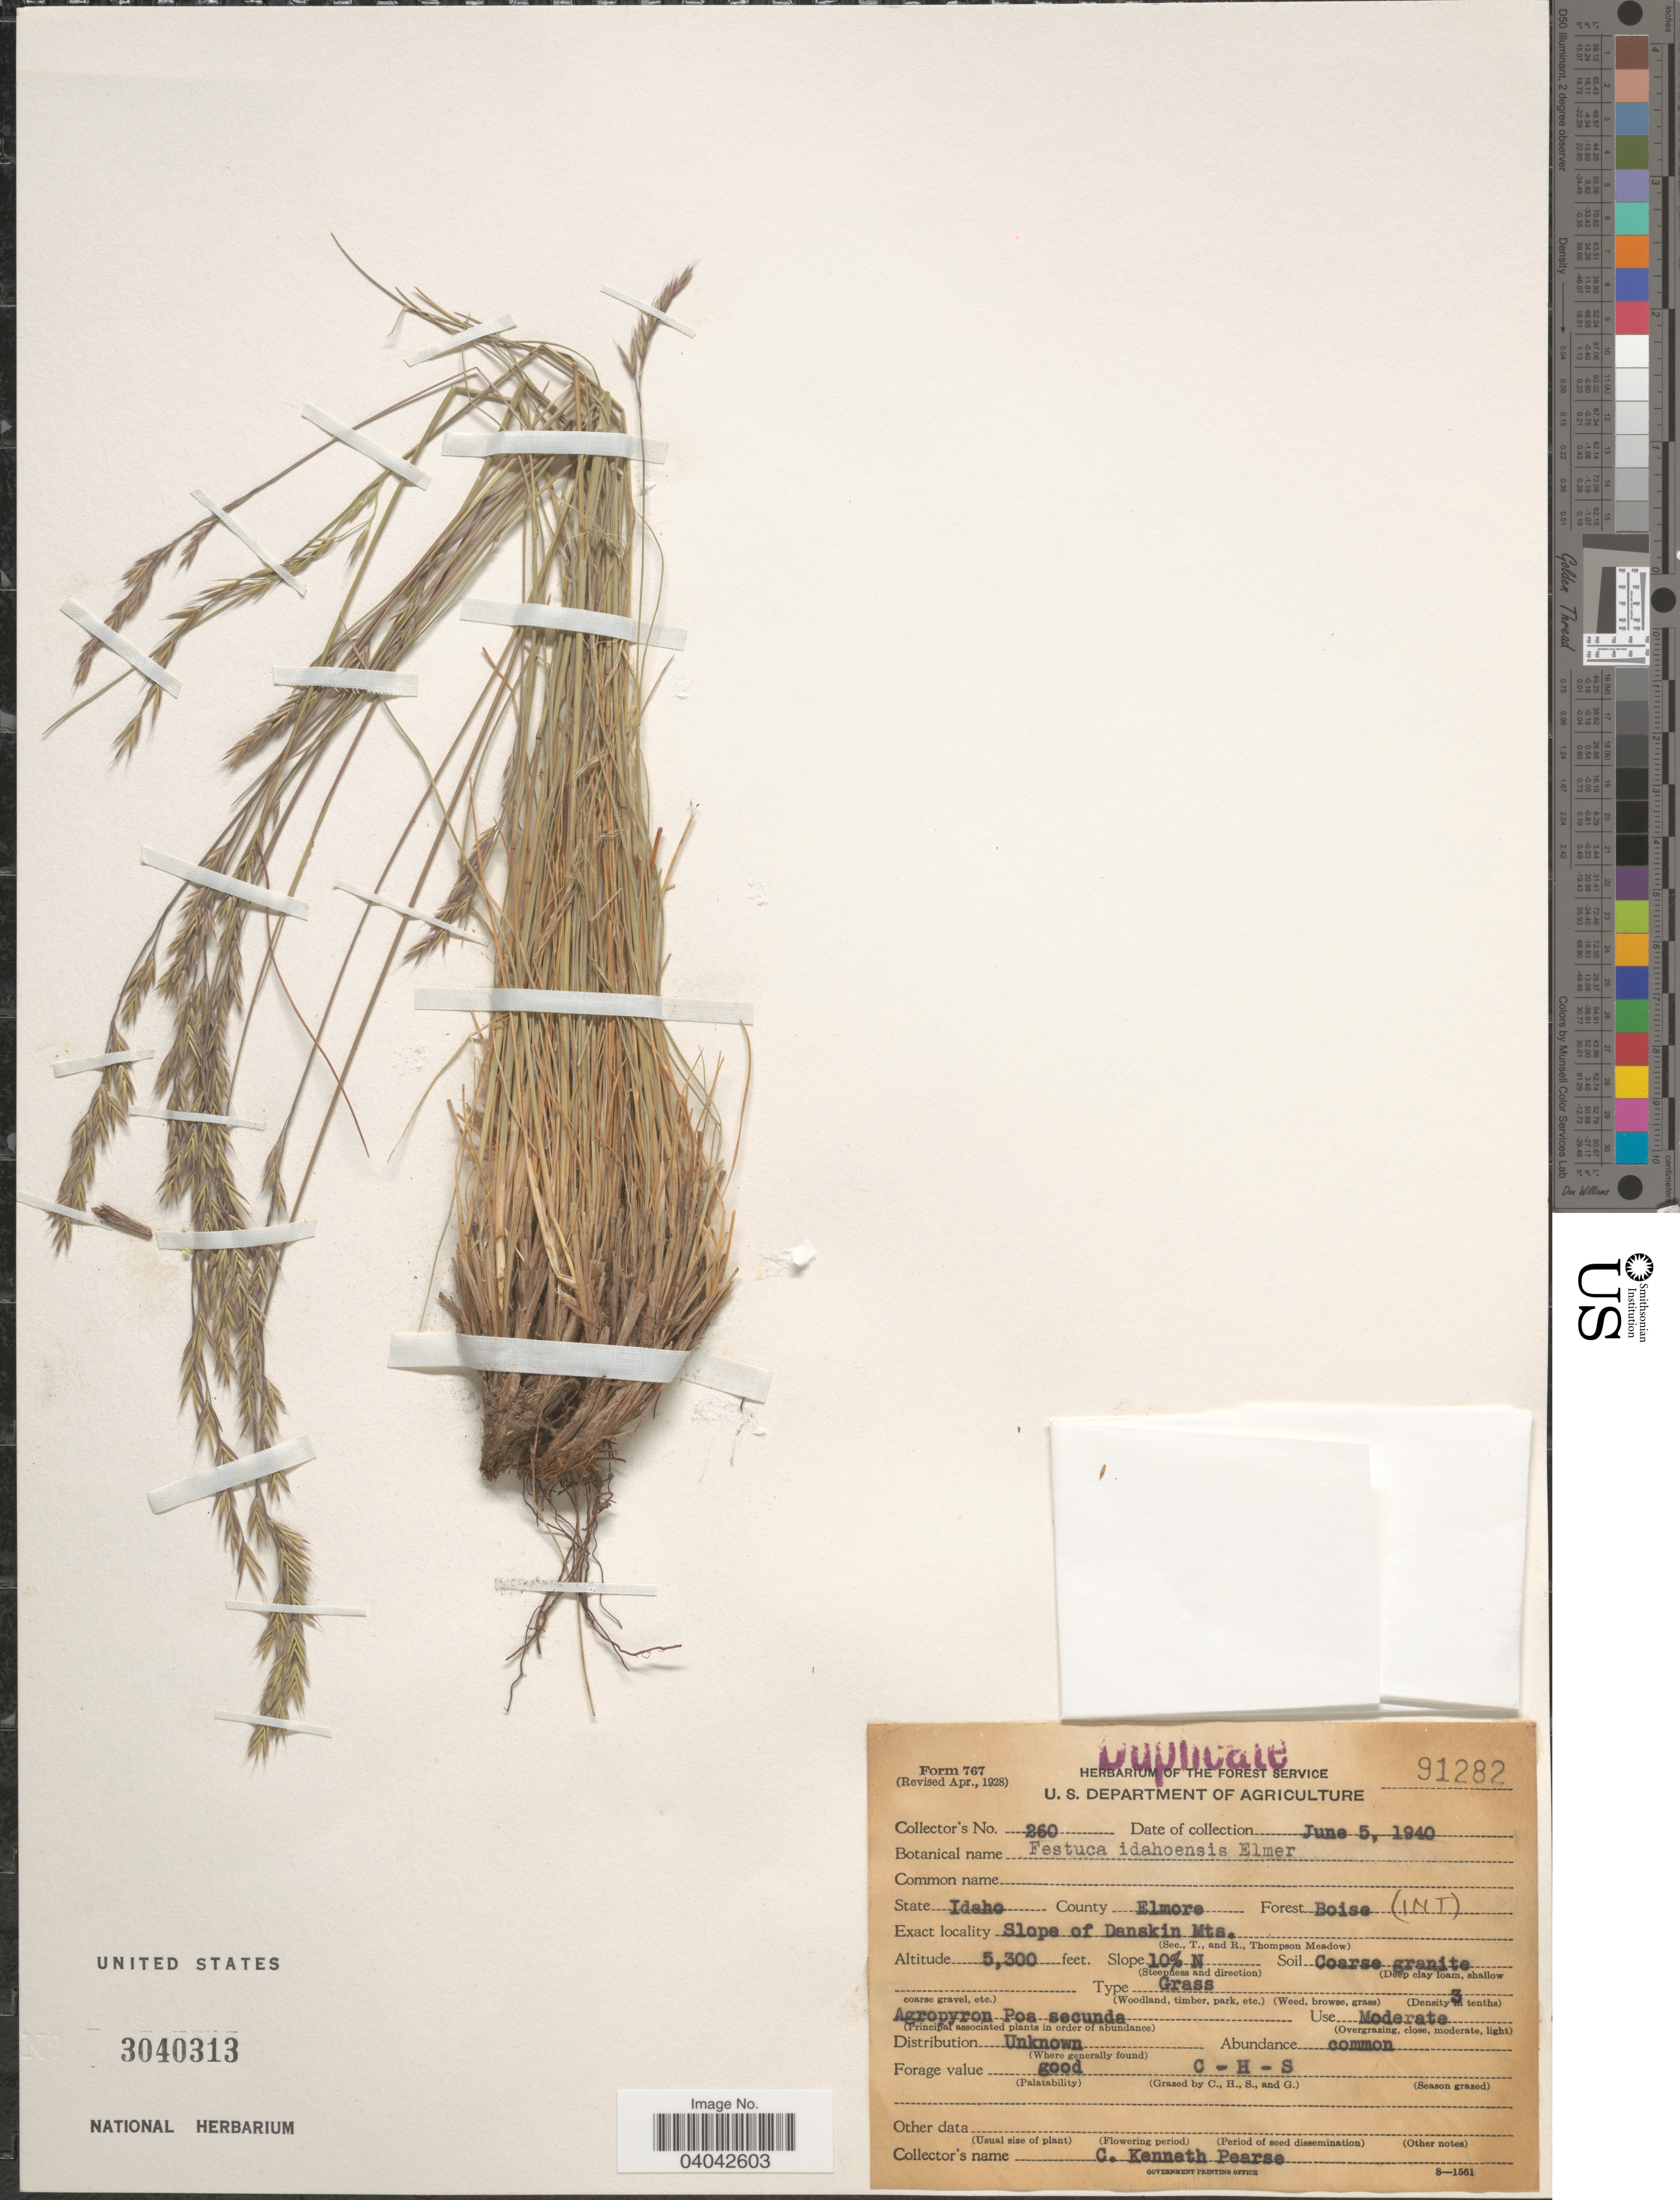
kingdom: Plantae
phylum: Tracheophyta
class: Liliopsida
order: Poales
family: Poaceae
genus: Festuca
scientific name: Festuca idahoensis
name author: Elmer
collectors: C. Pearse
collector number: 260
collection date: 1940-06-05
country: United States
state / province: Idaho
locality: County Elmore. Forest Boise (INT). Slope of Danskin Mts. Slope 10% N.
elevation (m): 1615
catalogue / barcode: US 3040313